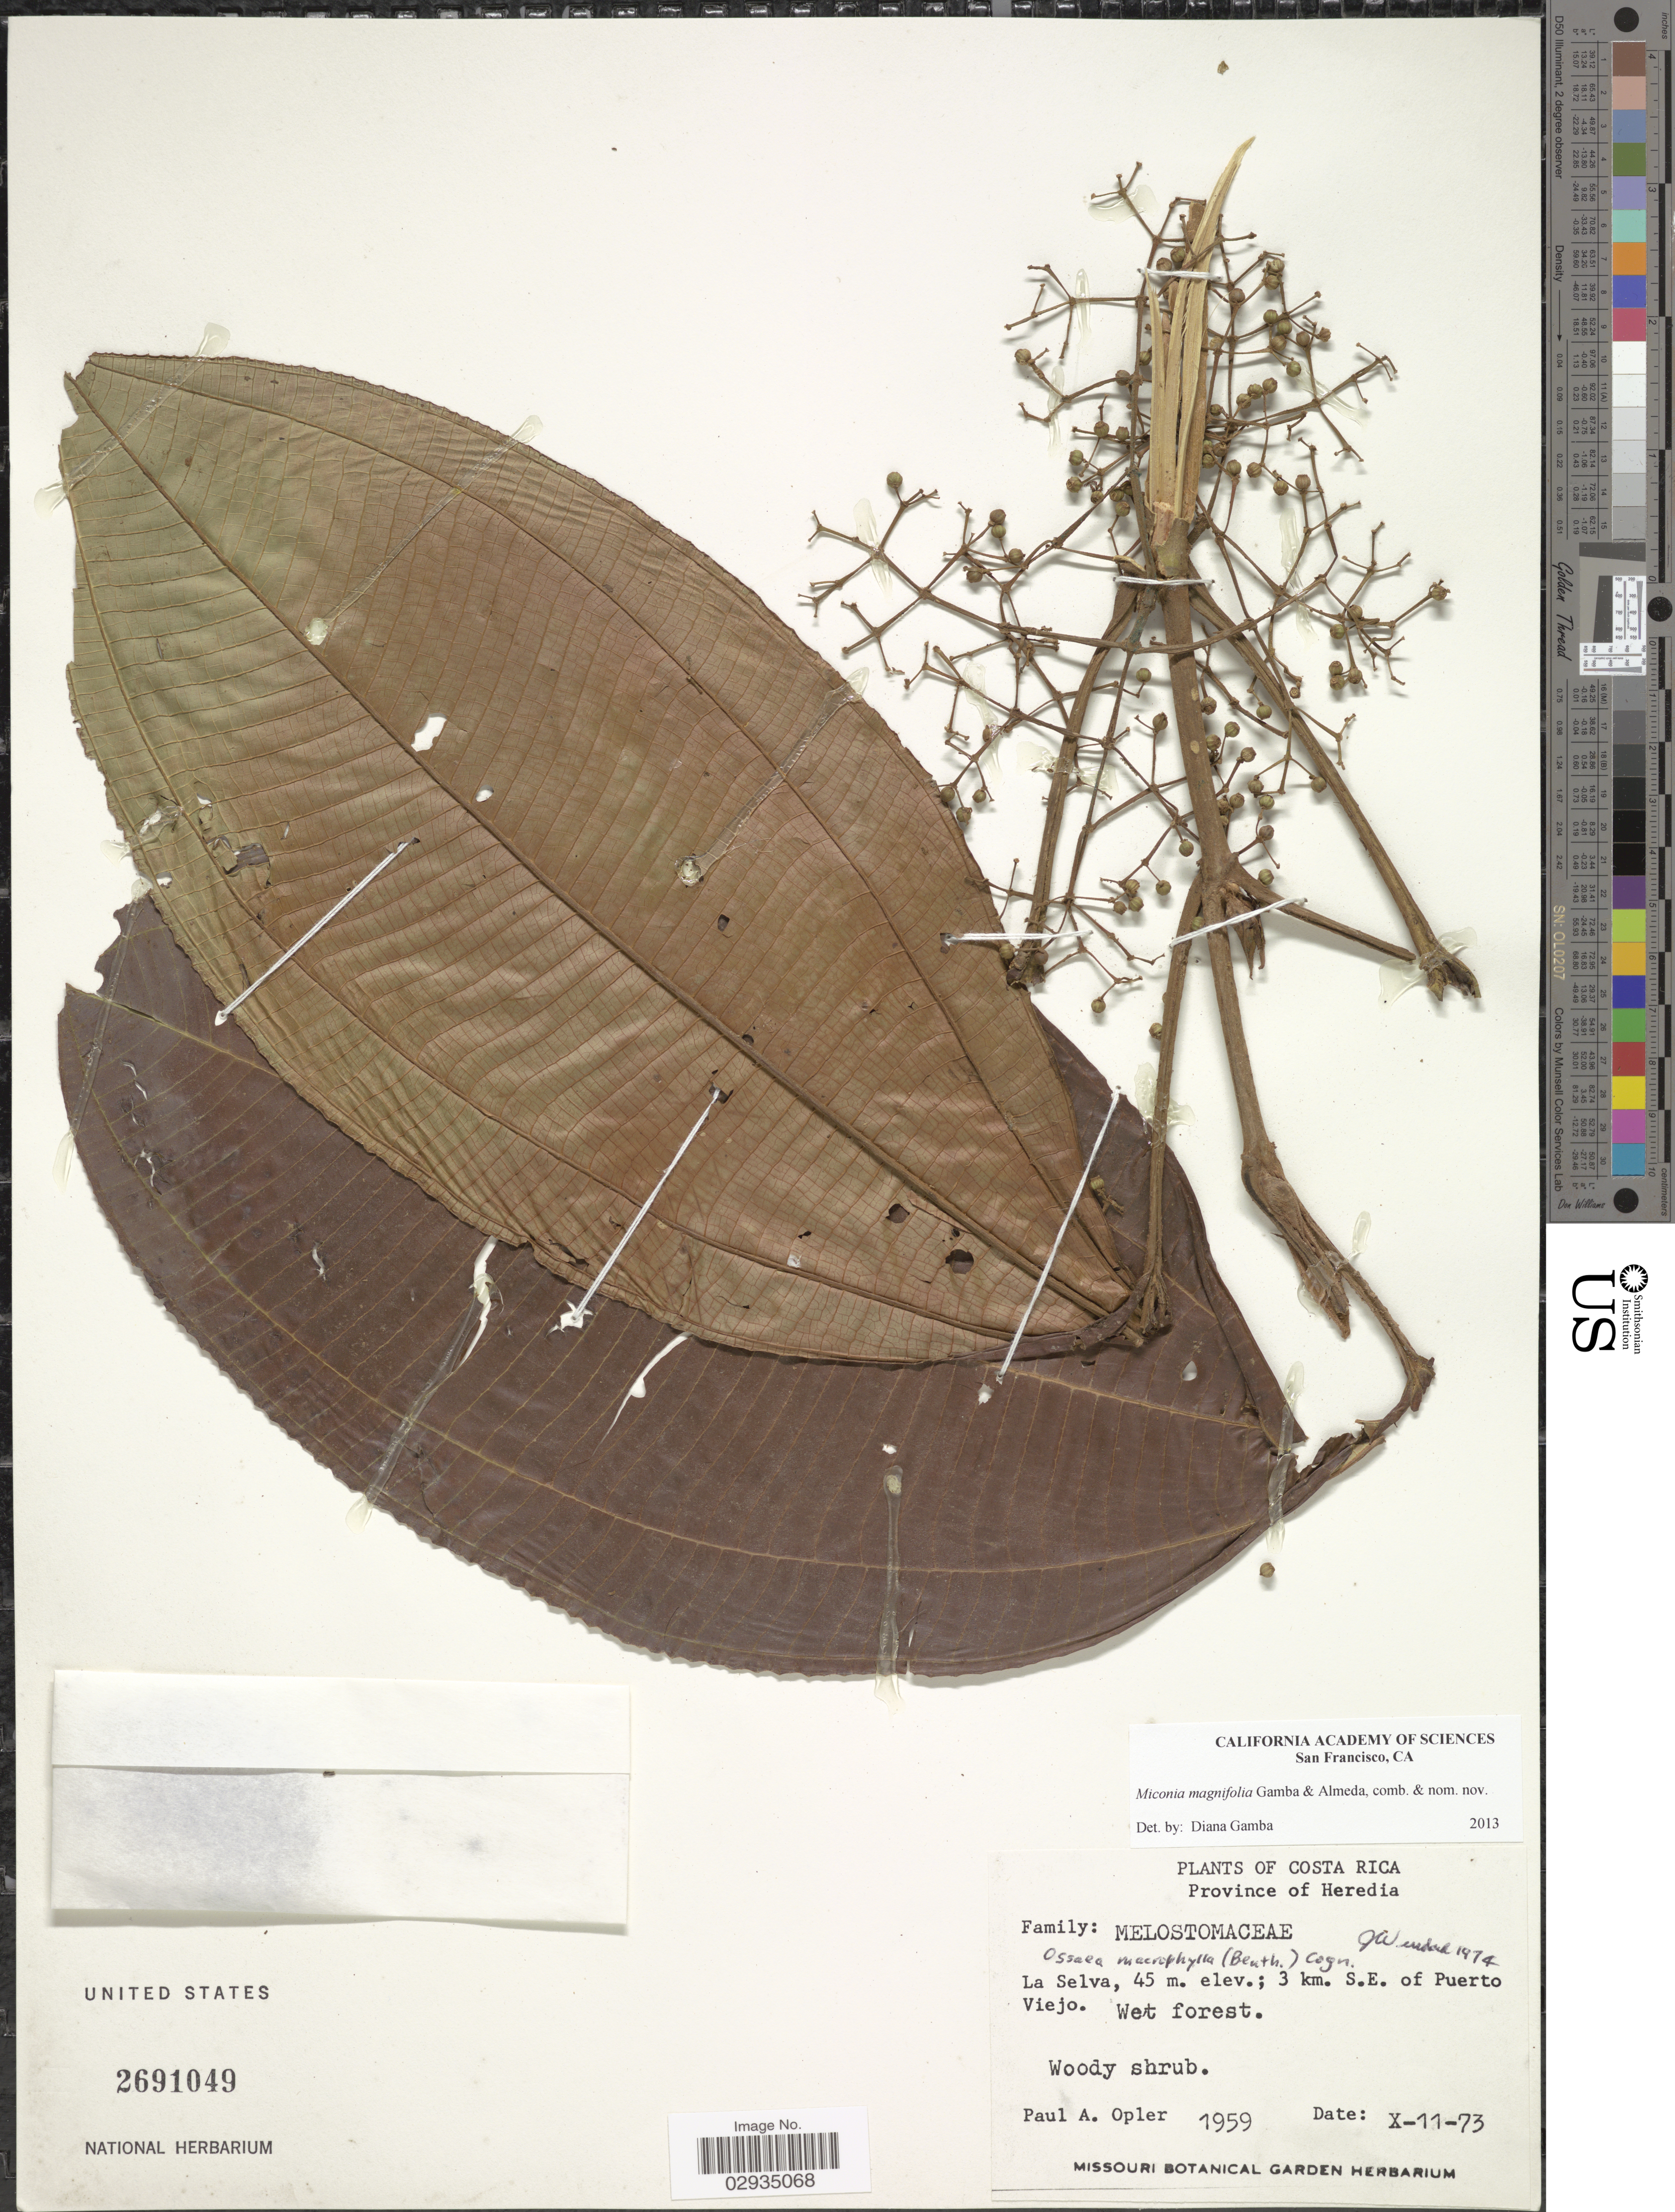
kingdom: Plantae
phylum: Tracheophyta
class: Magnoliopsida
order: Myrtales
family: Melastomataceae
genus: Miconia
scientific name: Miconia magnifolia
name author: Gamba & Almeda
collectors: P. Opler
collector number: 1959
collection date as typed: Transcribed d/m/y: 11/10/73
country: Costa Rica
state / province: Heredia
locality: La Selva, 3 km. S.E. of Puerto Viejo.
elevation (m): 45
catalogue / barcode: US 2691049